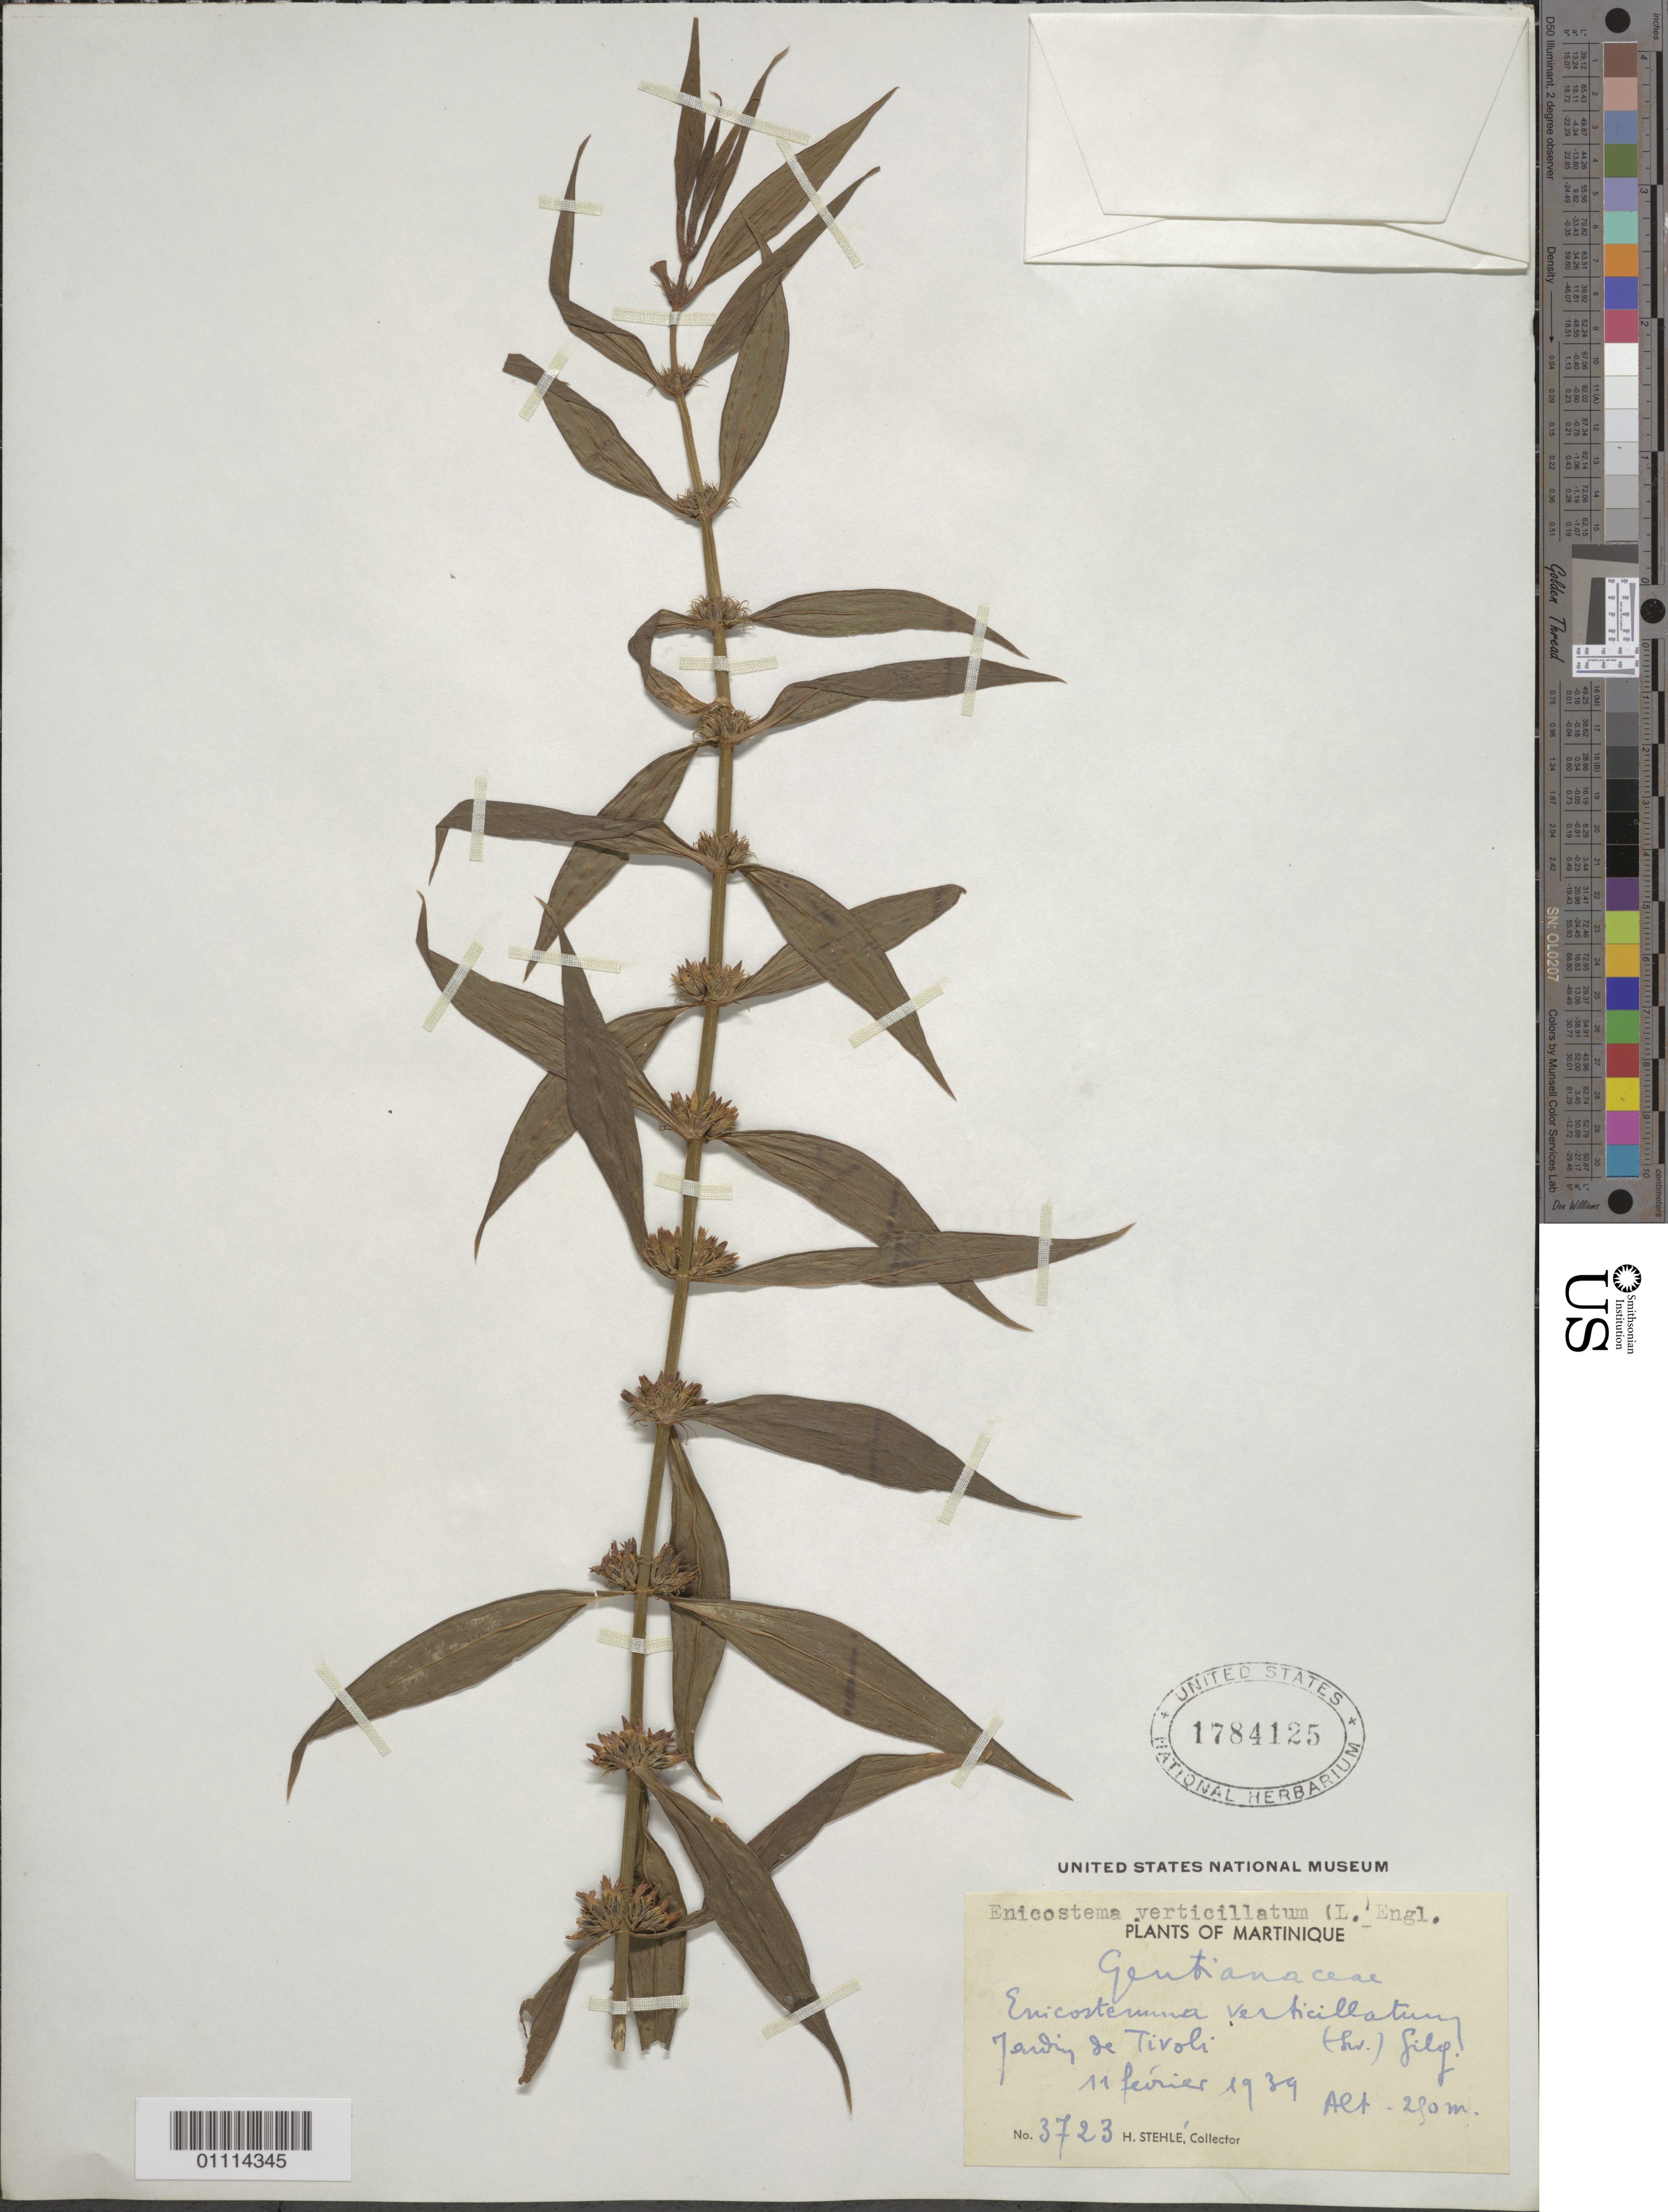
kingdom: Plantae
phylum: Tracheophyta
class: Magnoliopsida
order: Gentianales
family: Gentianaceae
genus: Enicostema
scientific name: Enicostema verticillatum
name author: (L.) Engl.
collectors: H. Stehlé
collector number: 3723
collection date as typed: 11 Feb 1939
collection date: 1939-02-11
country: Martinique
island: Martinique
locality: Jardin de Tivoli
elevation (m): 280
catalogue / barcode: US 1784125